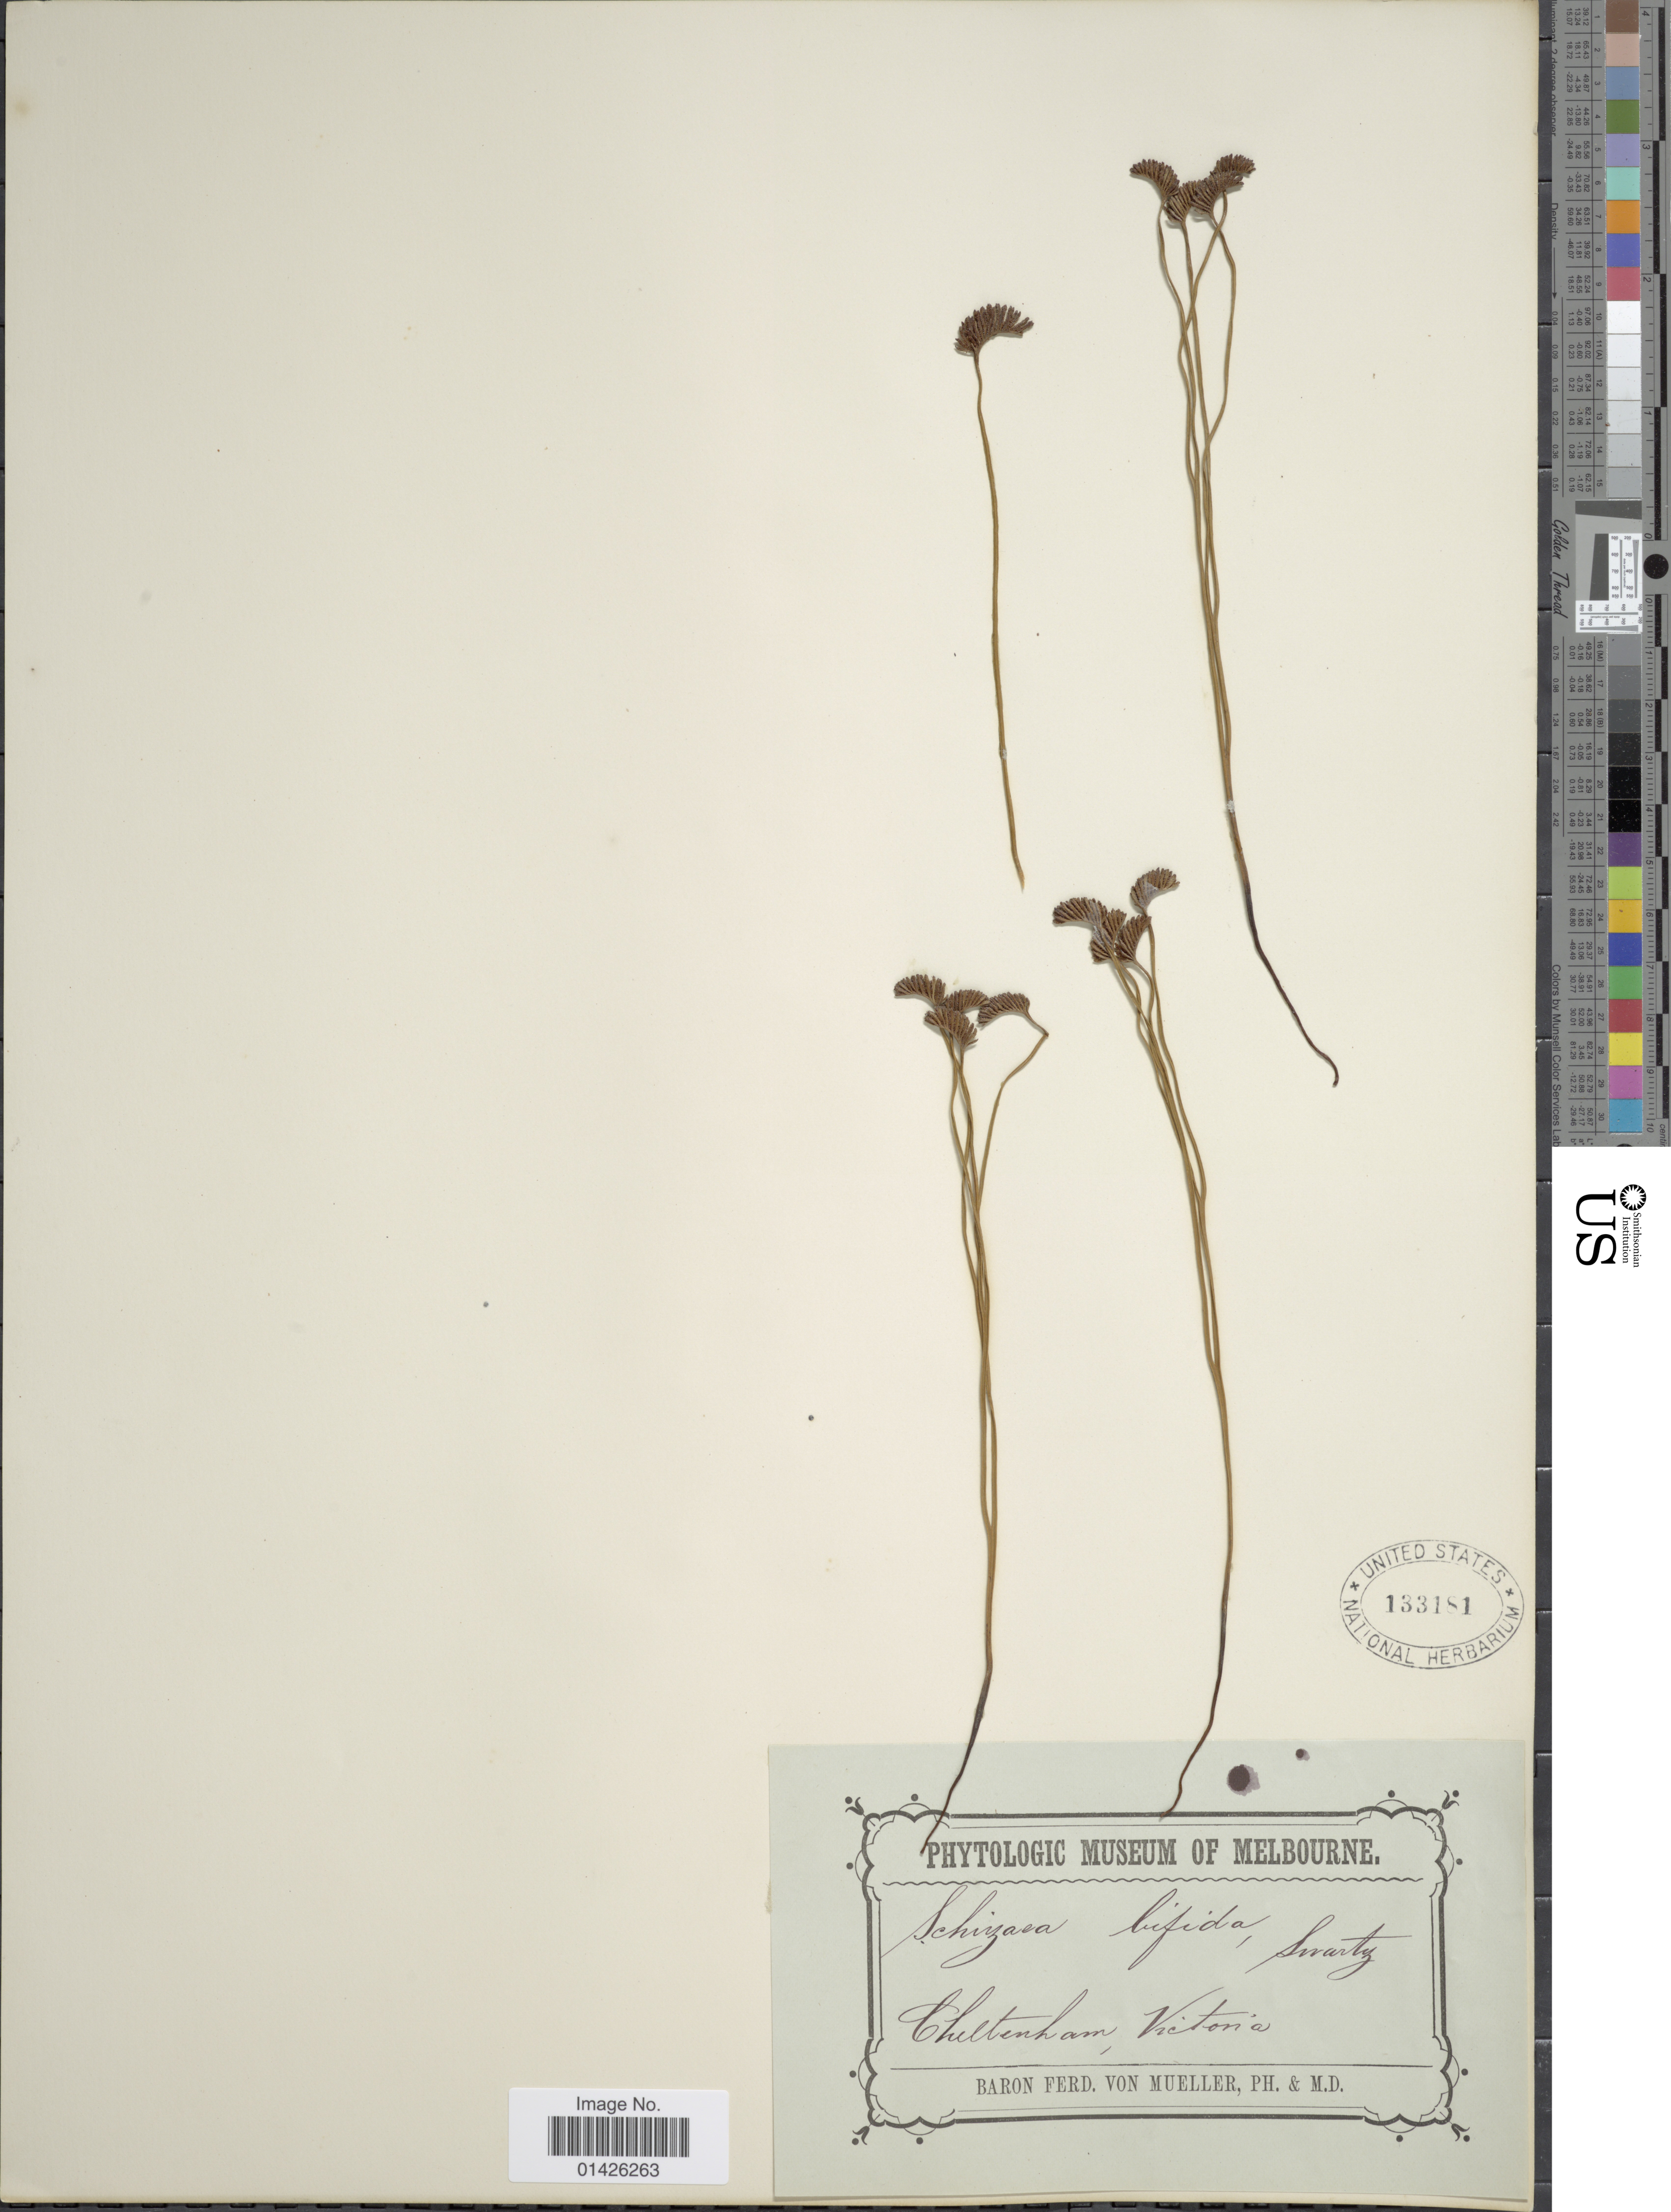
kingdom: Plantae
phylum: Tracheophyta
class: Polypodiopsida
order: Schizaeales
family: Schizaeaceae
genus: Schizaea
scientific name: Schizaea bifida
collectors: F. Mueller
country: Australia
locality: Cheltenham, Vcitoria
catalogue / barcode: US 133181